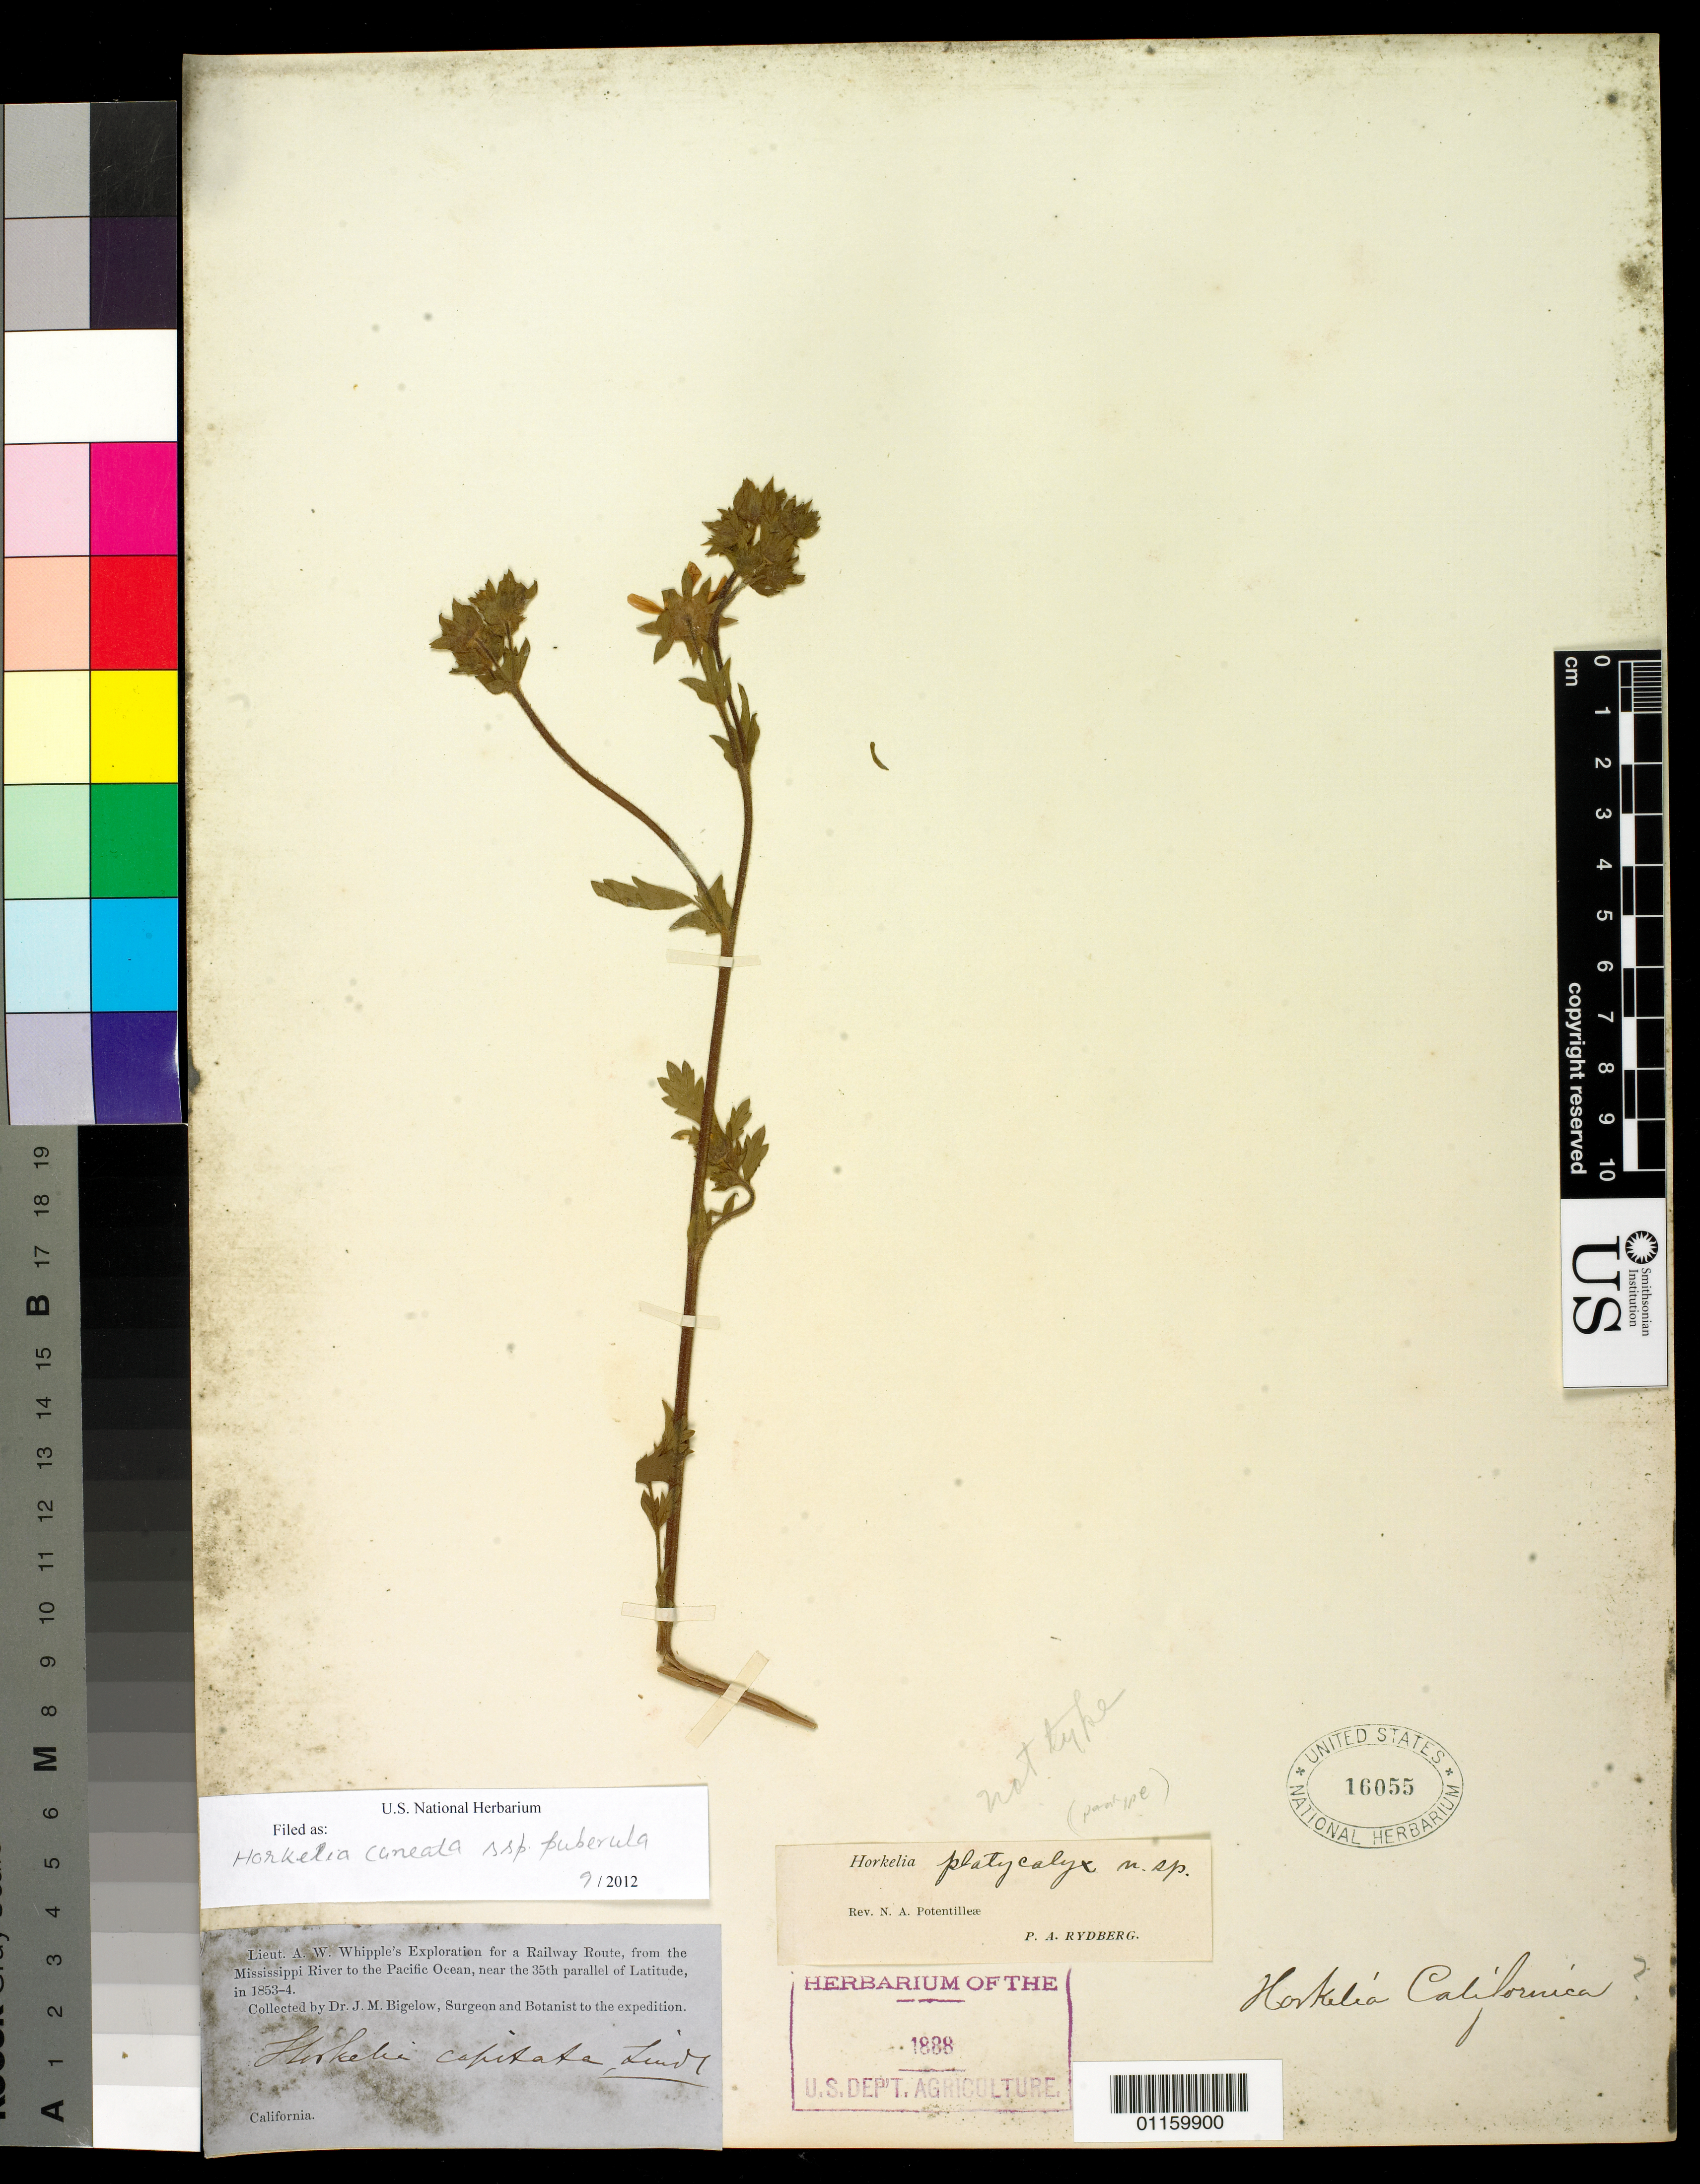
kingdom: Plantae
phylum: Tracheophyta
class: Magnoliopsida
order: Rosales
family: Rosaceae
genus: Potentilla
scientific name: Potentilla sp.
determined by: Strong, Mark T., (BOT), Smithsonian Institution - National Museum of Natural History (UNITED STATES)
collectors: J. M. Bigelow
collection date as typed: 1853 to -- --- 1854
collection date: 1853/1854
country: United States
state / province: California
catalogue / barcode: US 16055